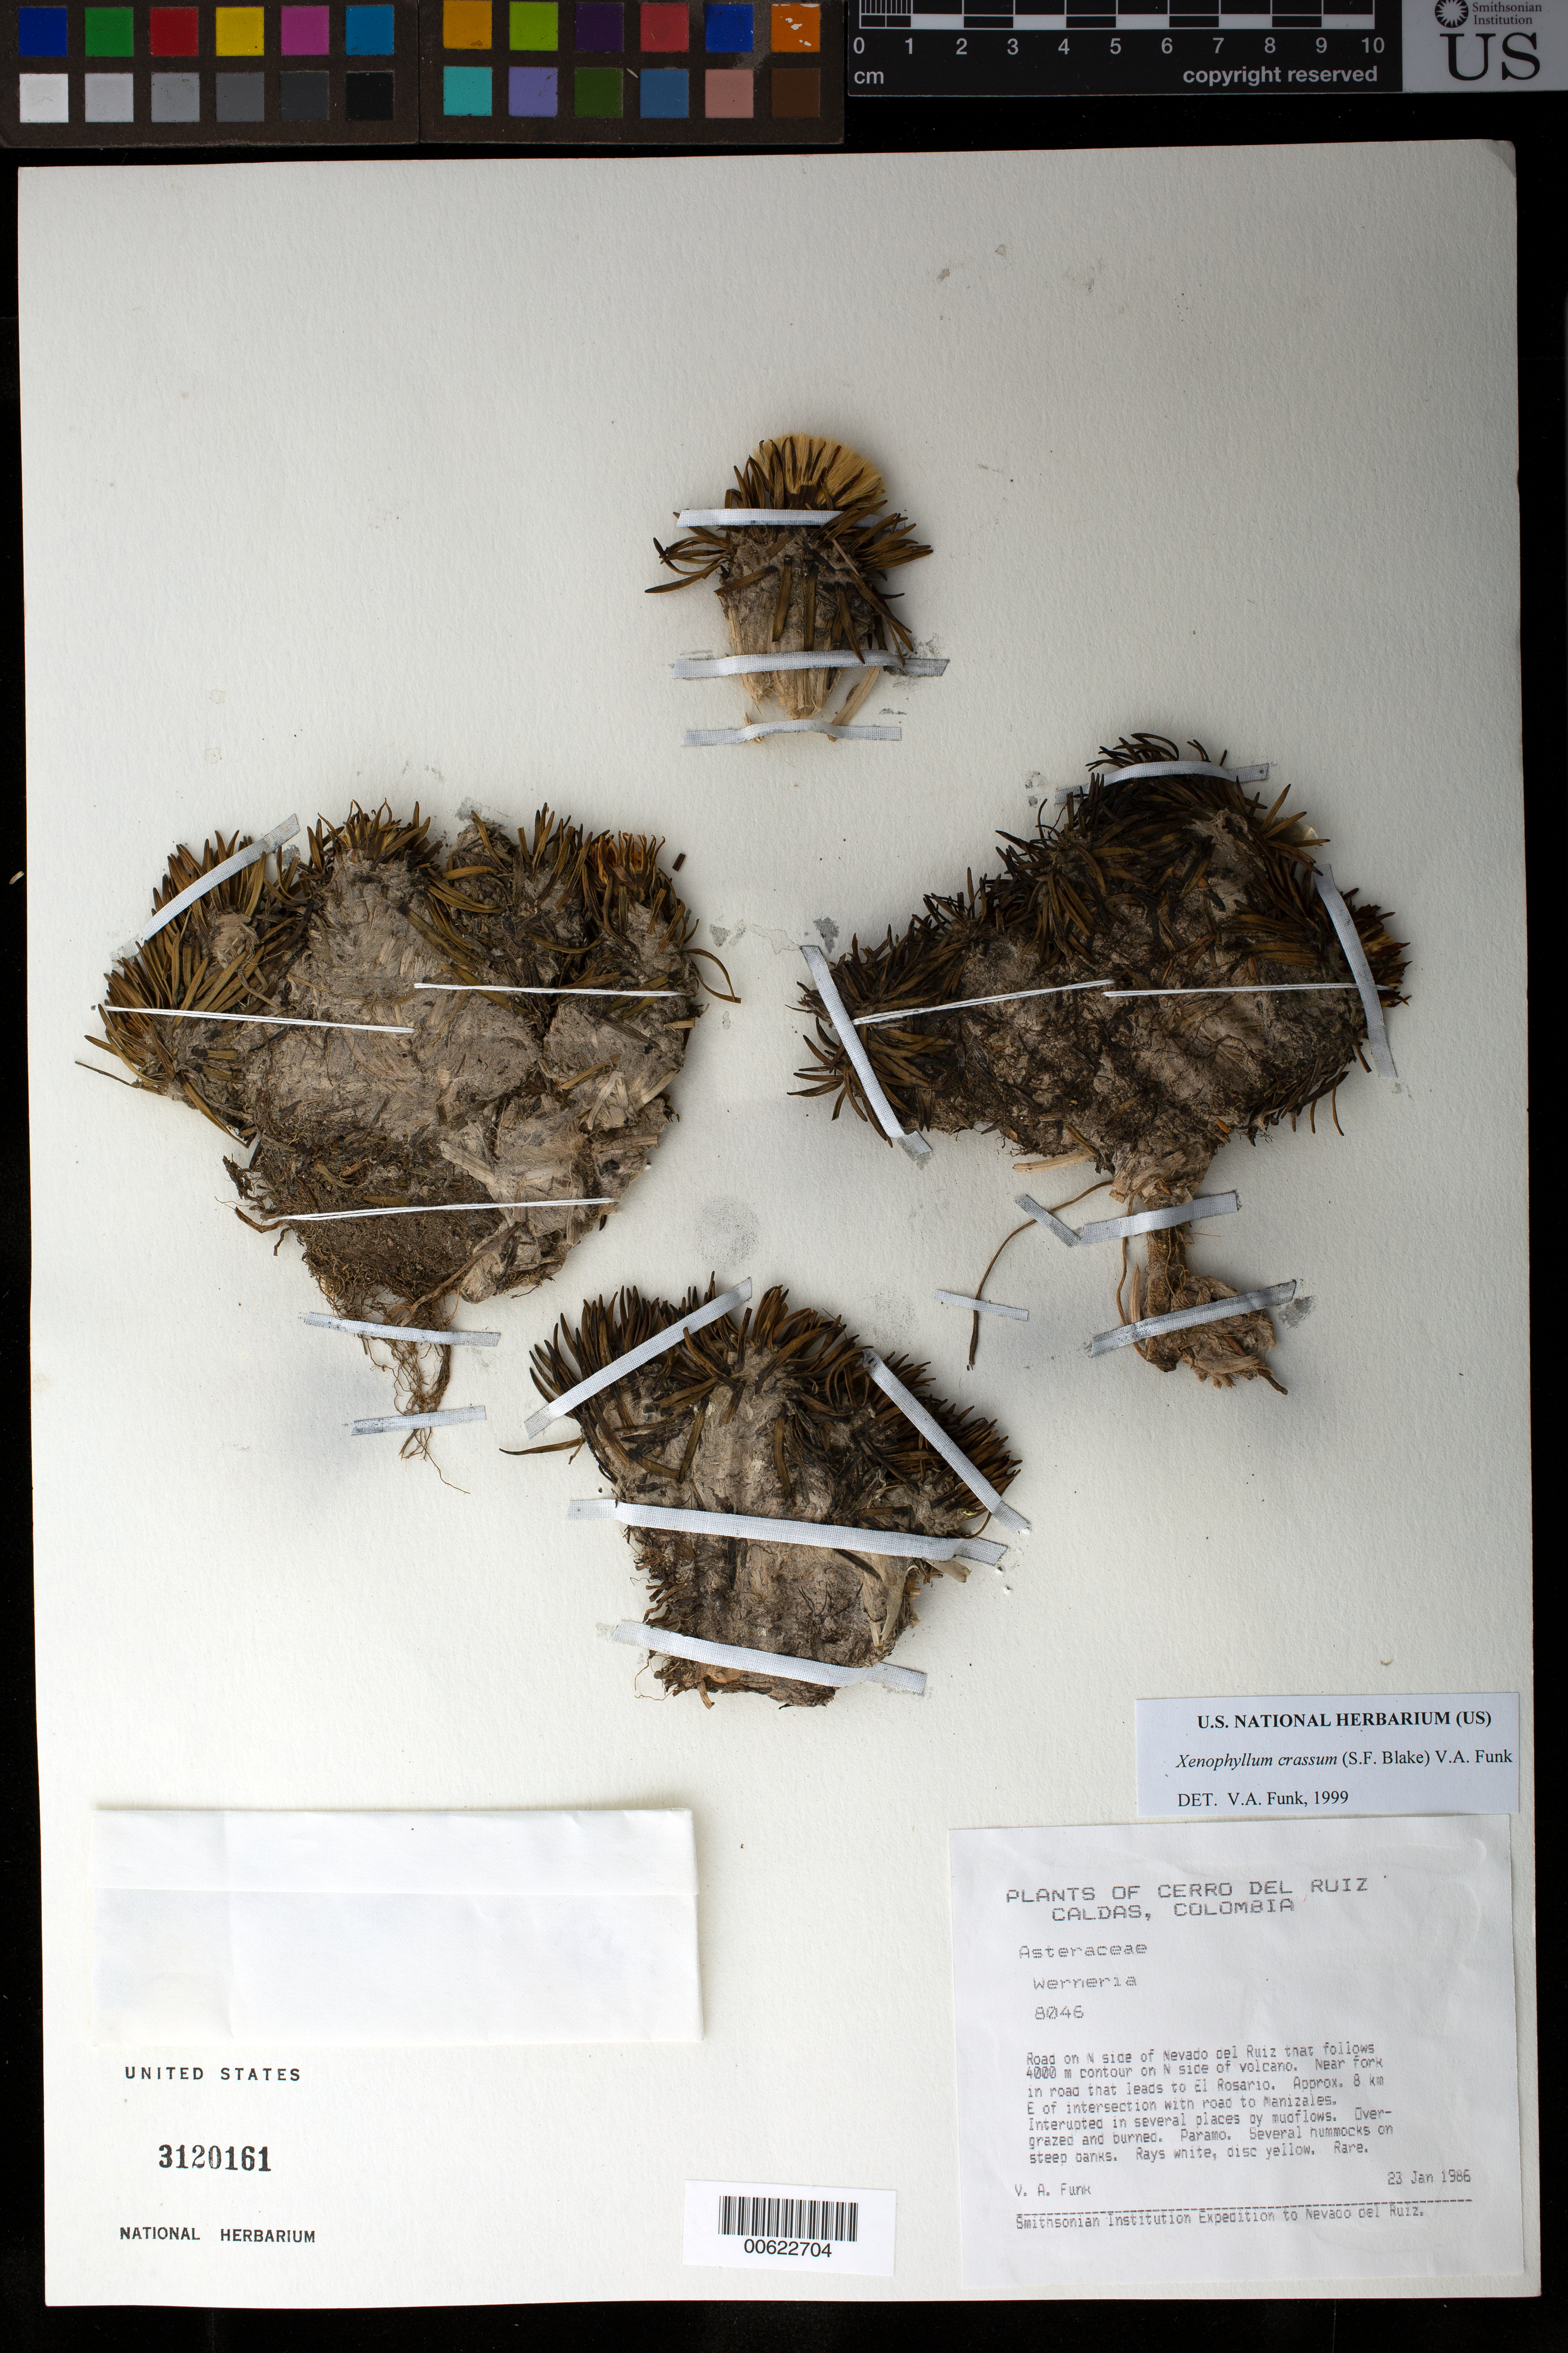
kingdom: Plantae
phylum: Tracheophyta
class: Magnoliopsida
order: Asterales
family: Asteraceae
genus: Xenophyllum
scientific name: Xenophyllum crassum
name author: (S.F. Blake) V.A. Funk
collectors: V. Funk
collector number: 8046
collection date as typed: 23-Jan-86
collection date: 1986-01-23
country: Colombia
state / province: Caldas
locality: Nevado del Ruiz, road on N side that follows 4000 m contour on N side of volcano, near fork in road that leads to El Rosario. Approx. 8 km E of intersection with road to Manizales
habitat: Overgrazed, burned paramo; several hummocks on steep banks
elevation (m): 4000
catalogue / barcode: US 3120161